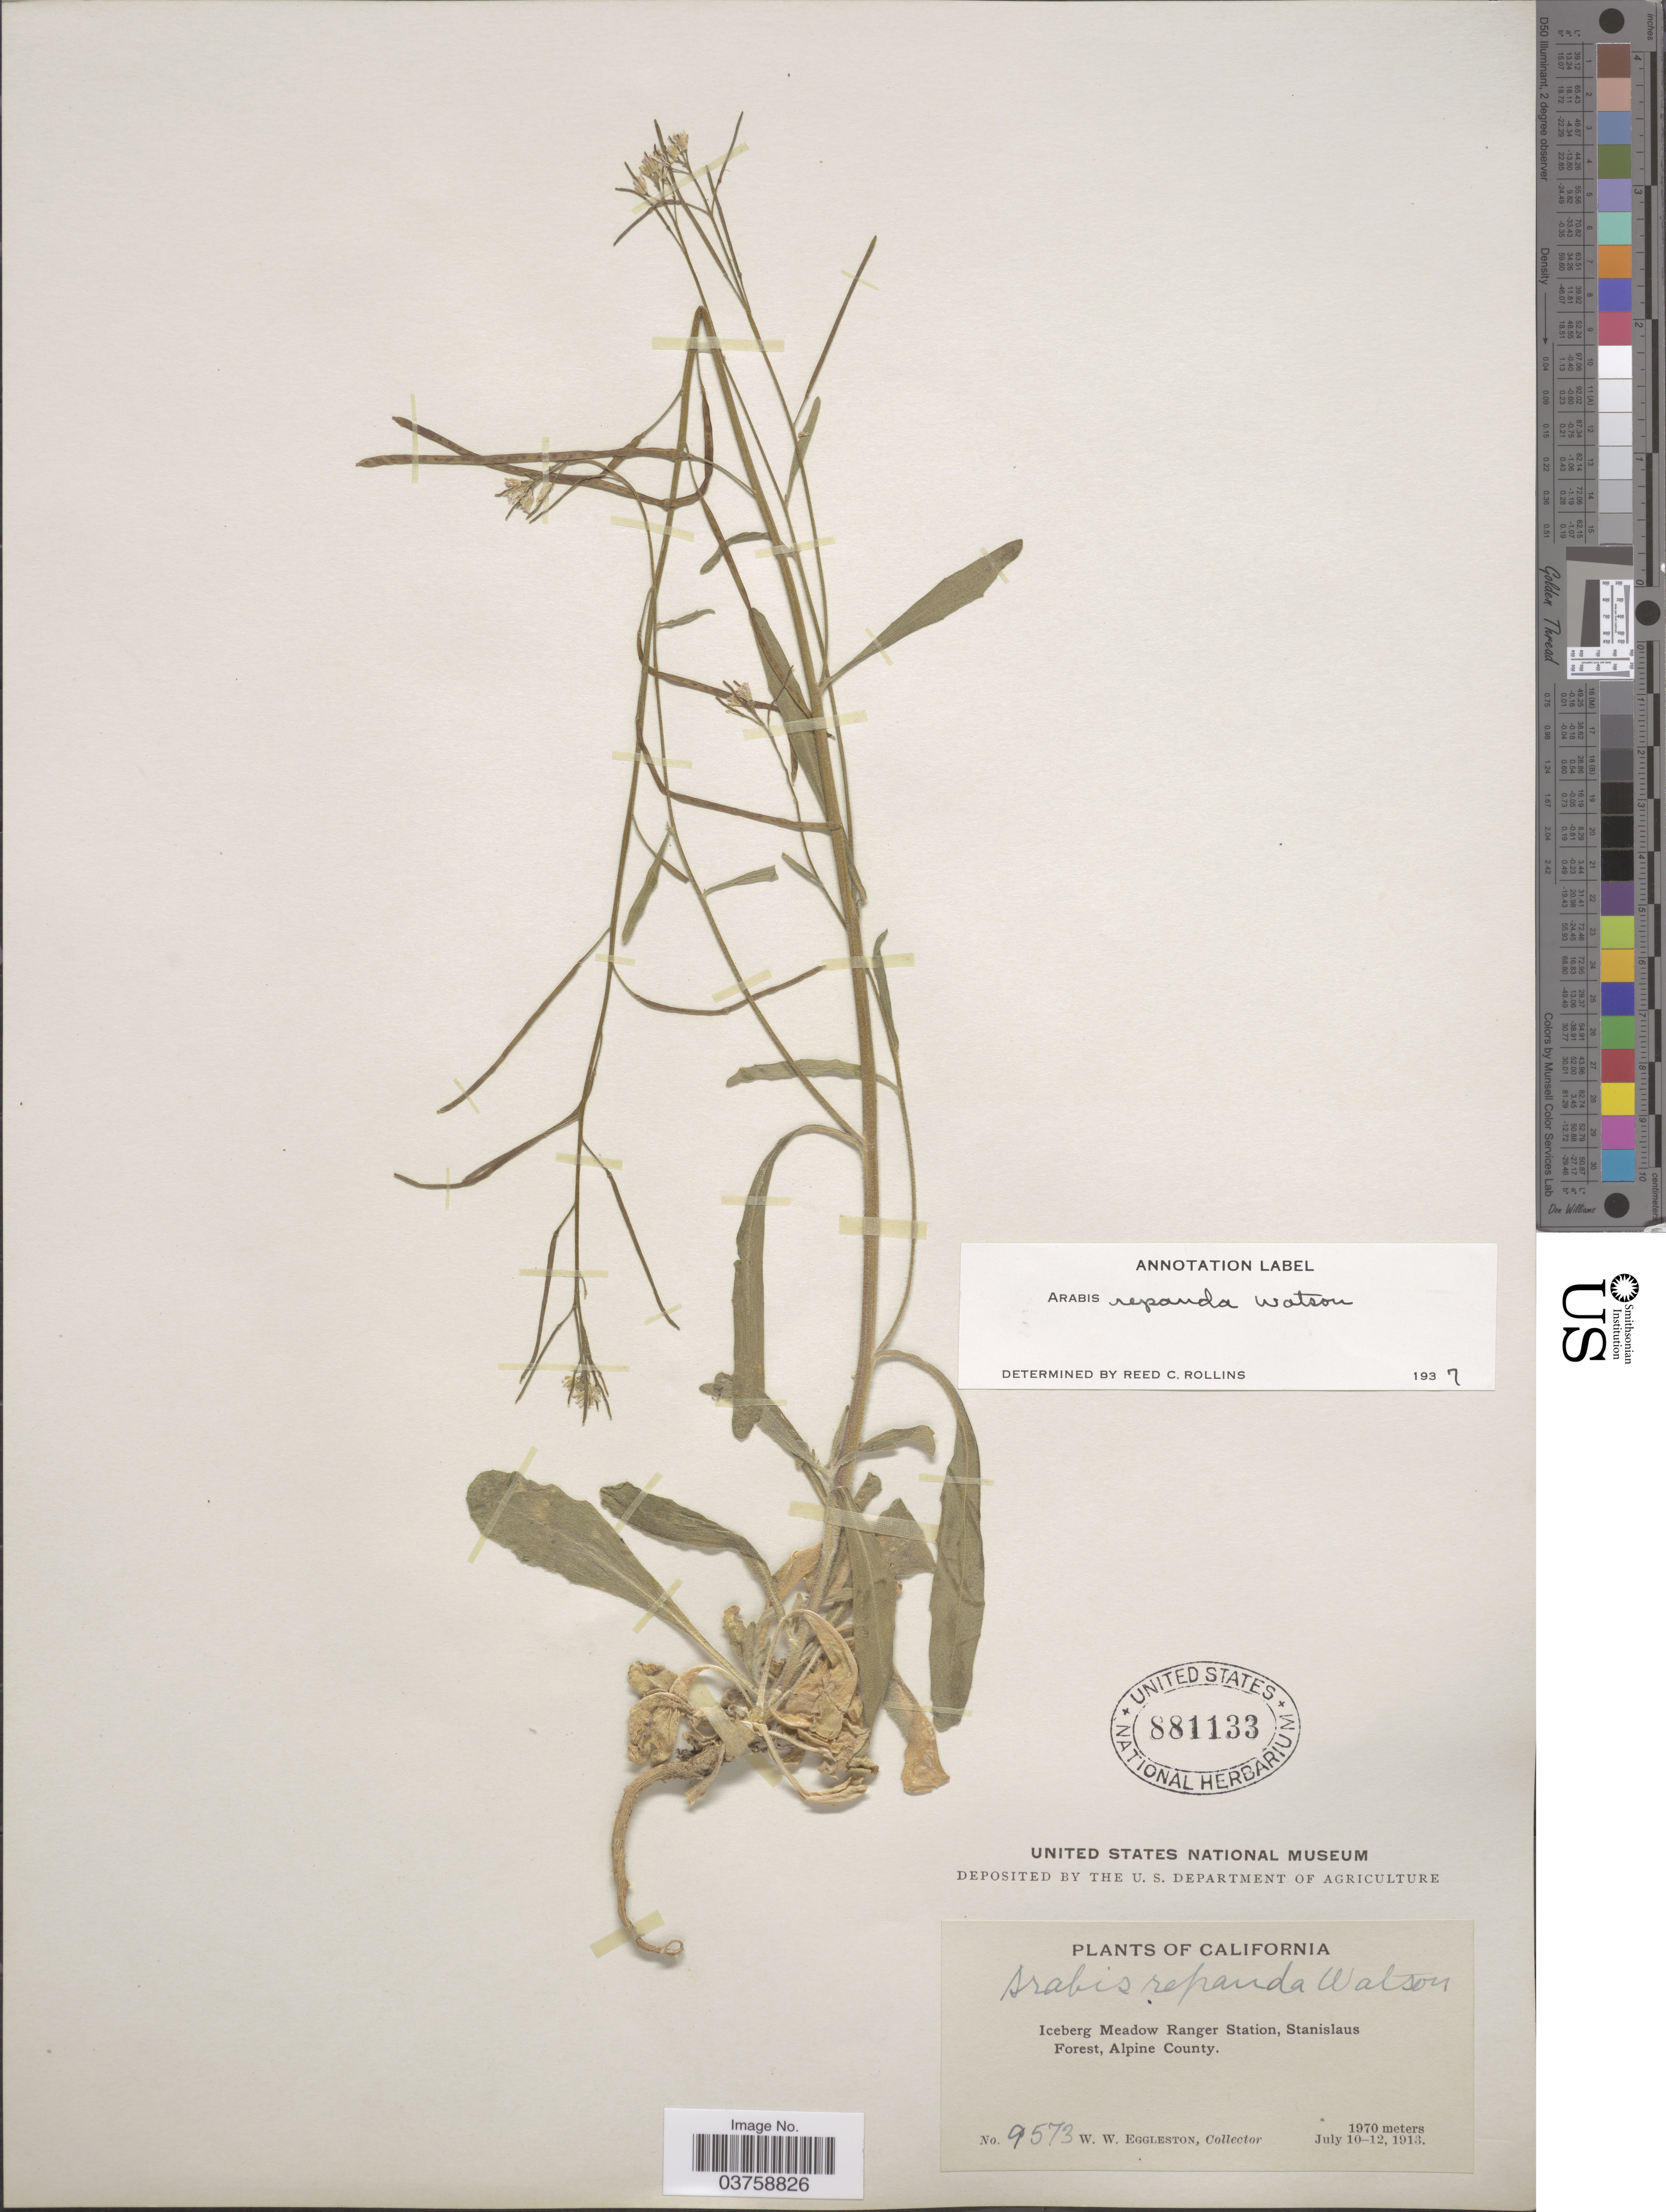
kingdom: Plantae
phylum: Tracheophyta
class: Magnoliopsida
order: Brassicales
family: Brassicaceae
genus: Arabis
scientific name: Arabis repanda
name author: S. Watson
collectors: W. W. Eggleston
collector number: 9573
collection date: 1913-07-10/1913-07-12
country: United States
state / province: California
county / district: Alpine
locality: Iceberg Meadow Ranger Station, Stanislaus Forest, Alpine County.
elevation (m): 1970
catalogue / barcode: US 881133